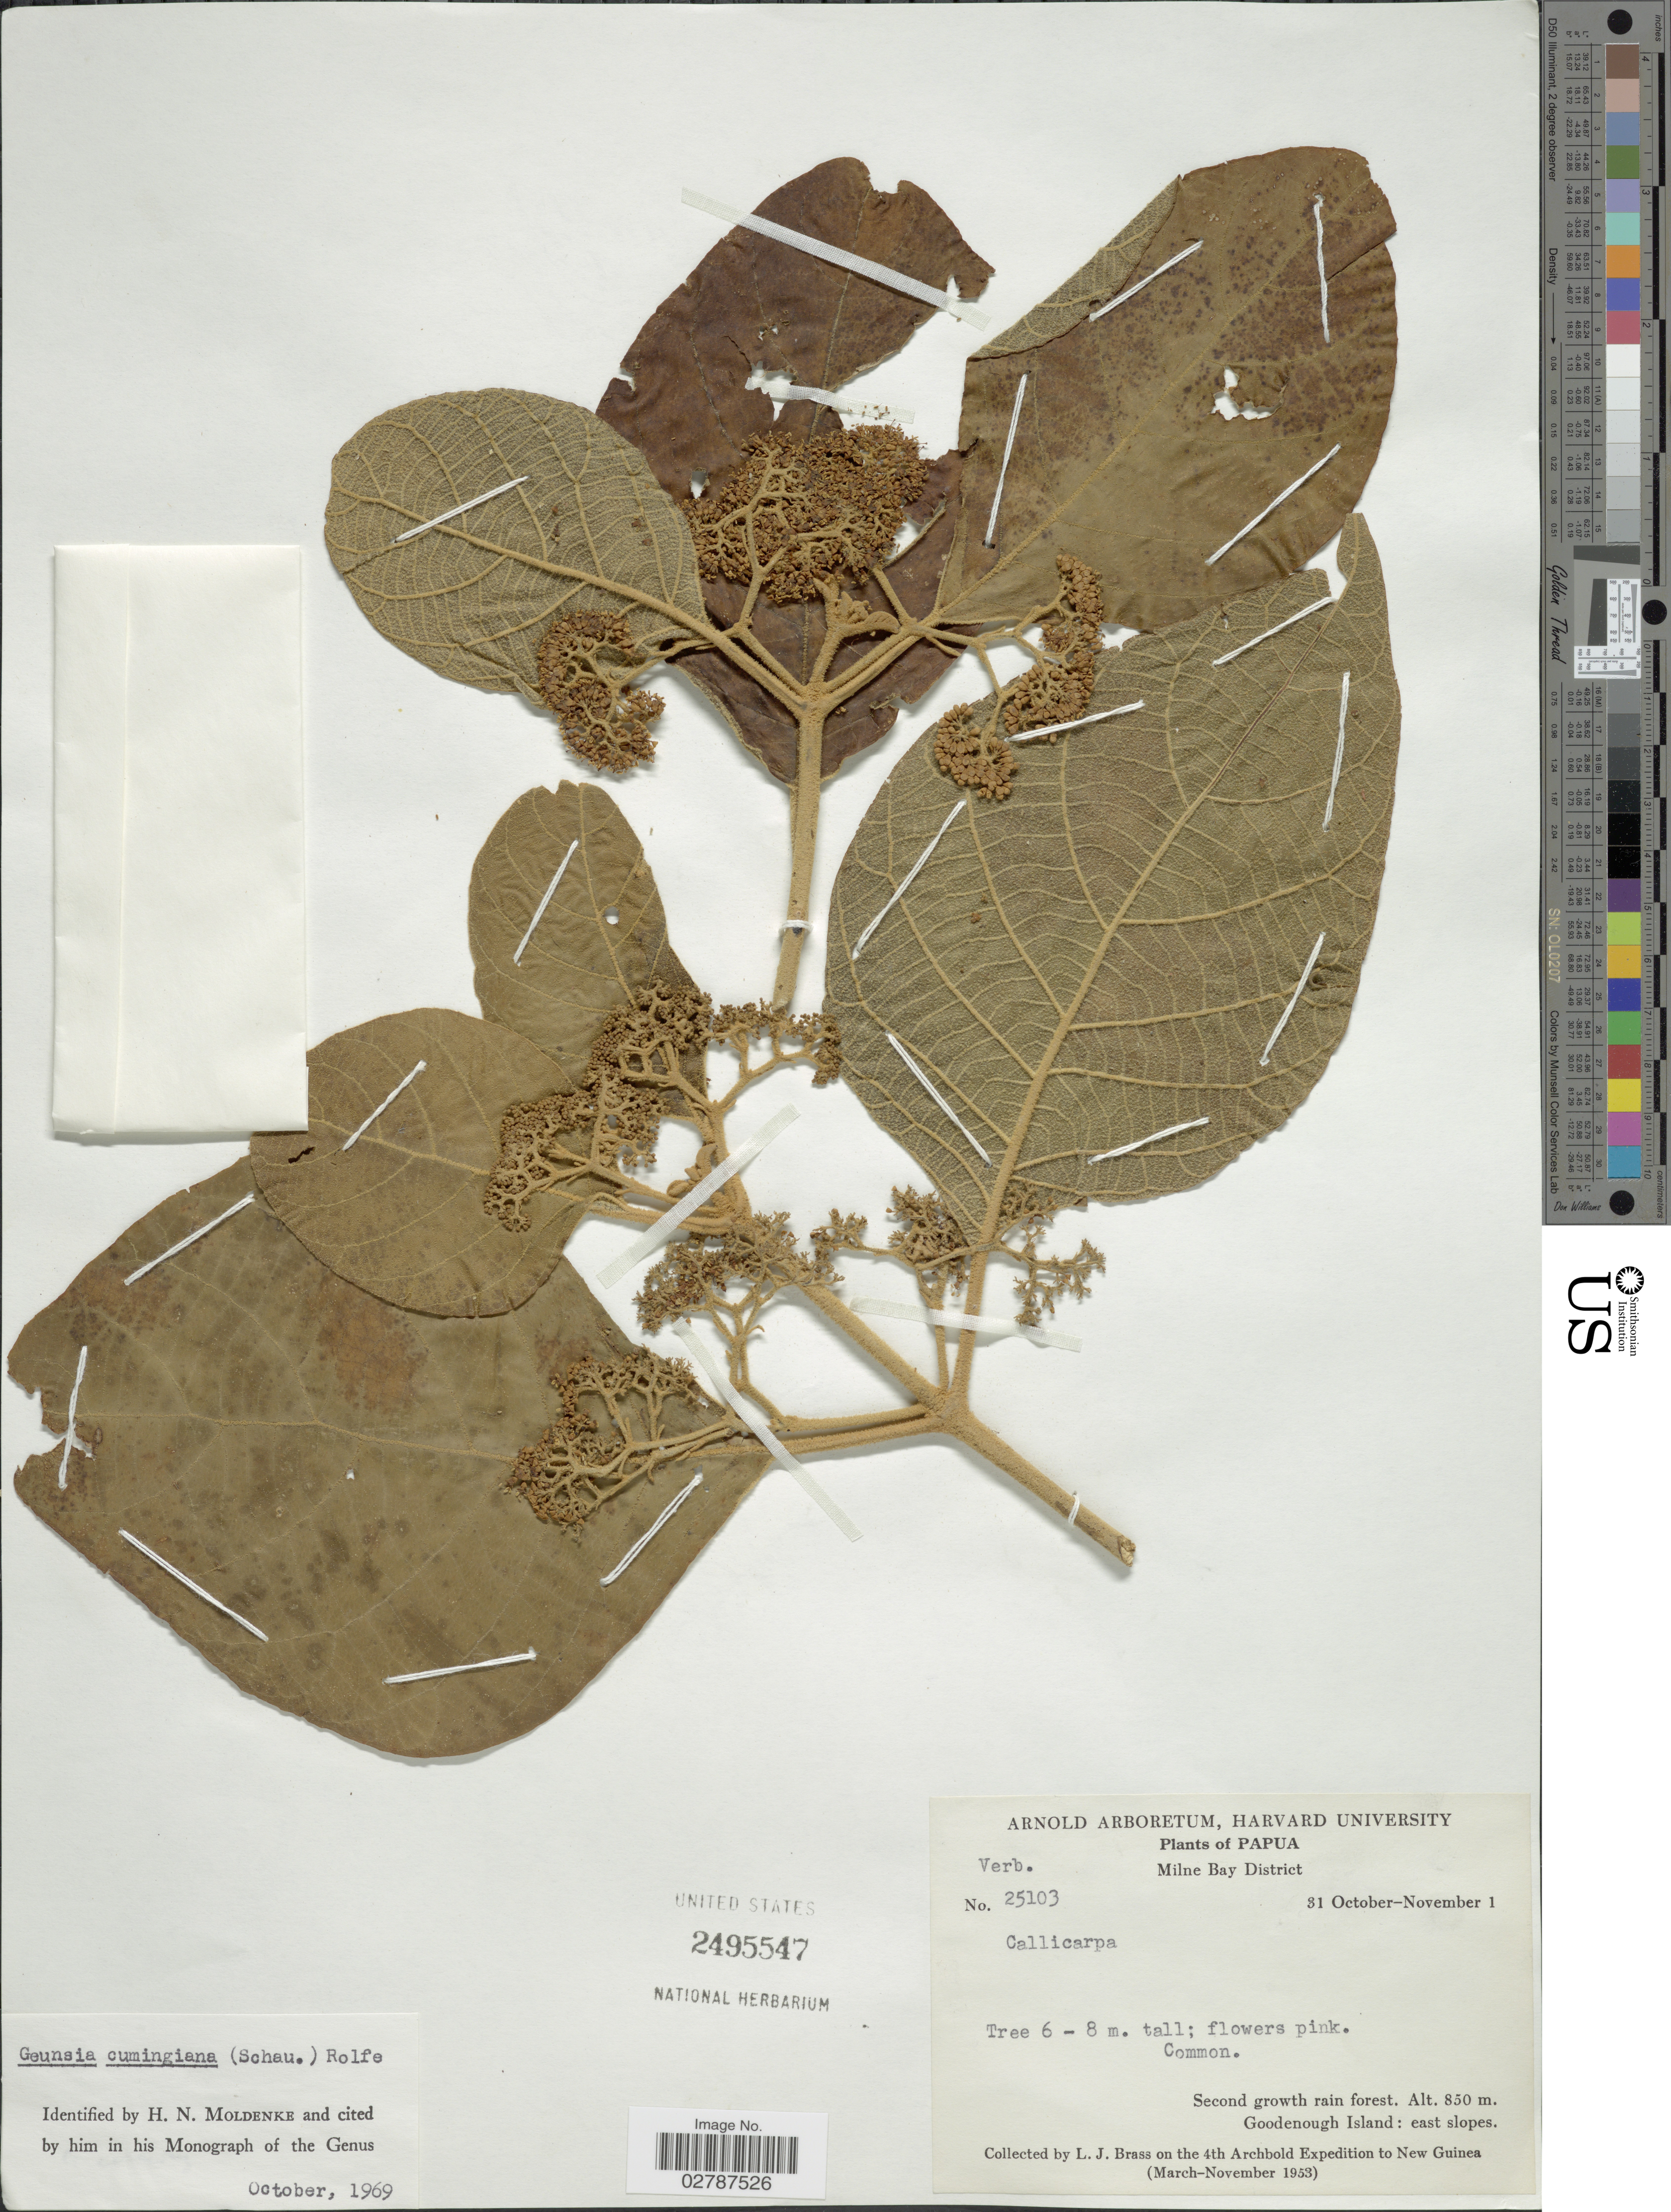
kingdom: Plantae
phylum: Tracheophyta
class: Magnoliopsida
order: Lamiales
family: Lamiaceae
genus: Callicarpa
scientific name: Callicarpa cumingiana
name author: Schauer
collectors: L. J. Brass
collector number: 25103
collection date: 1953-10-31/1953-11-01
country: Papua New Guinea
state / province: Milne Bay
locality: Papua. Milne Bay District. Goodenough Island. New Guinea.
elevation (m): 850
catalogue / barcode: US 2495547